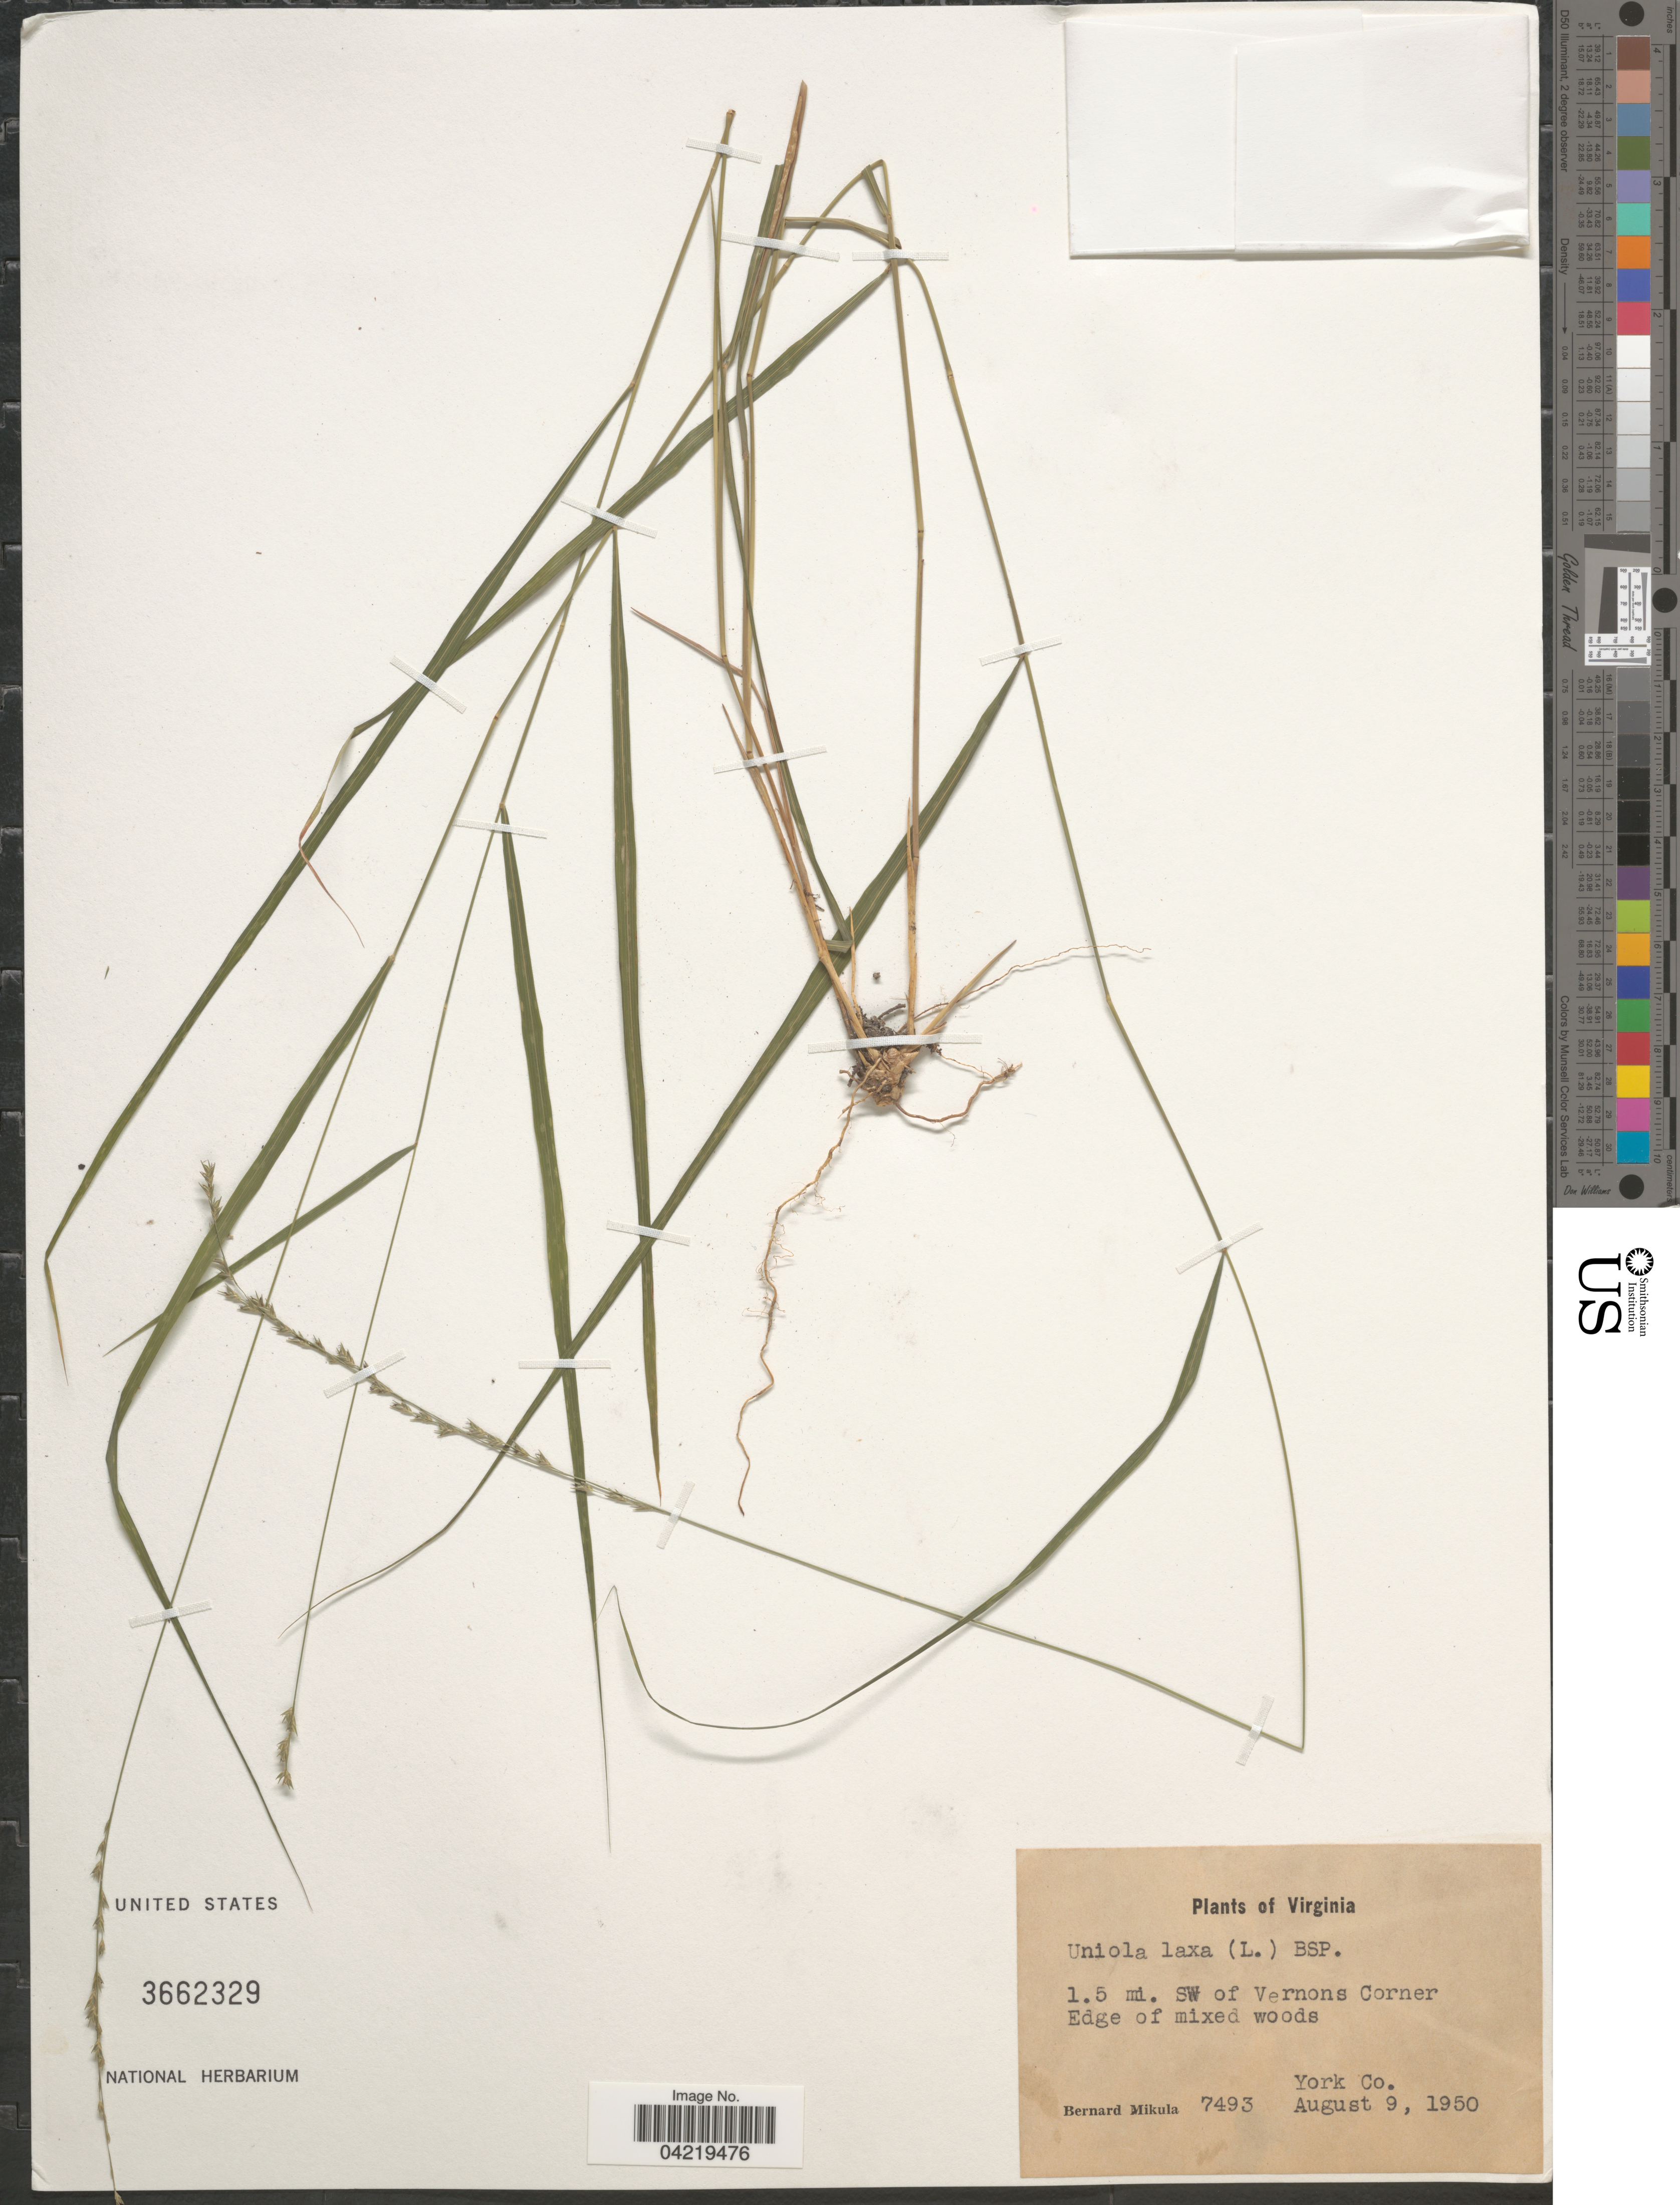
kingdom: Plantae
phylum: Tracheophyta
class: Liliopsida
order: Poales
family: Poaceae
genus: Chasmanthium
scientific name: Chasmanthium laxum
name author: (L.) H.O. Yates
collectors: B. Mikula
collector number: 7493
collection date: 1950-08-09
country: United States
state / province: Virginia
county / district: York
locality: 1.5 mi. SW of Vernons Corner Edge of mixed woods.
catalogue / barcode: US 3662329